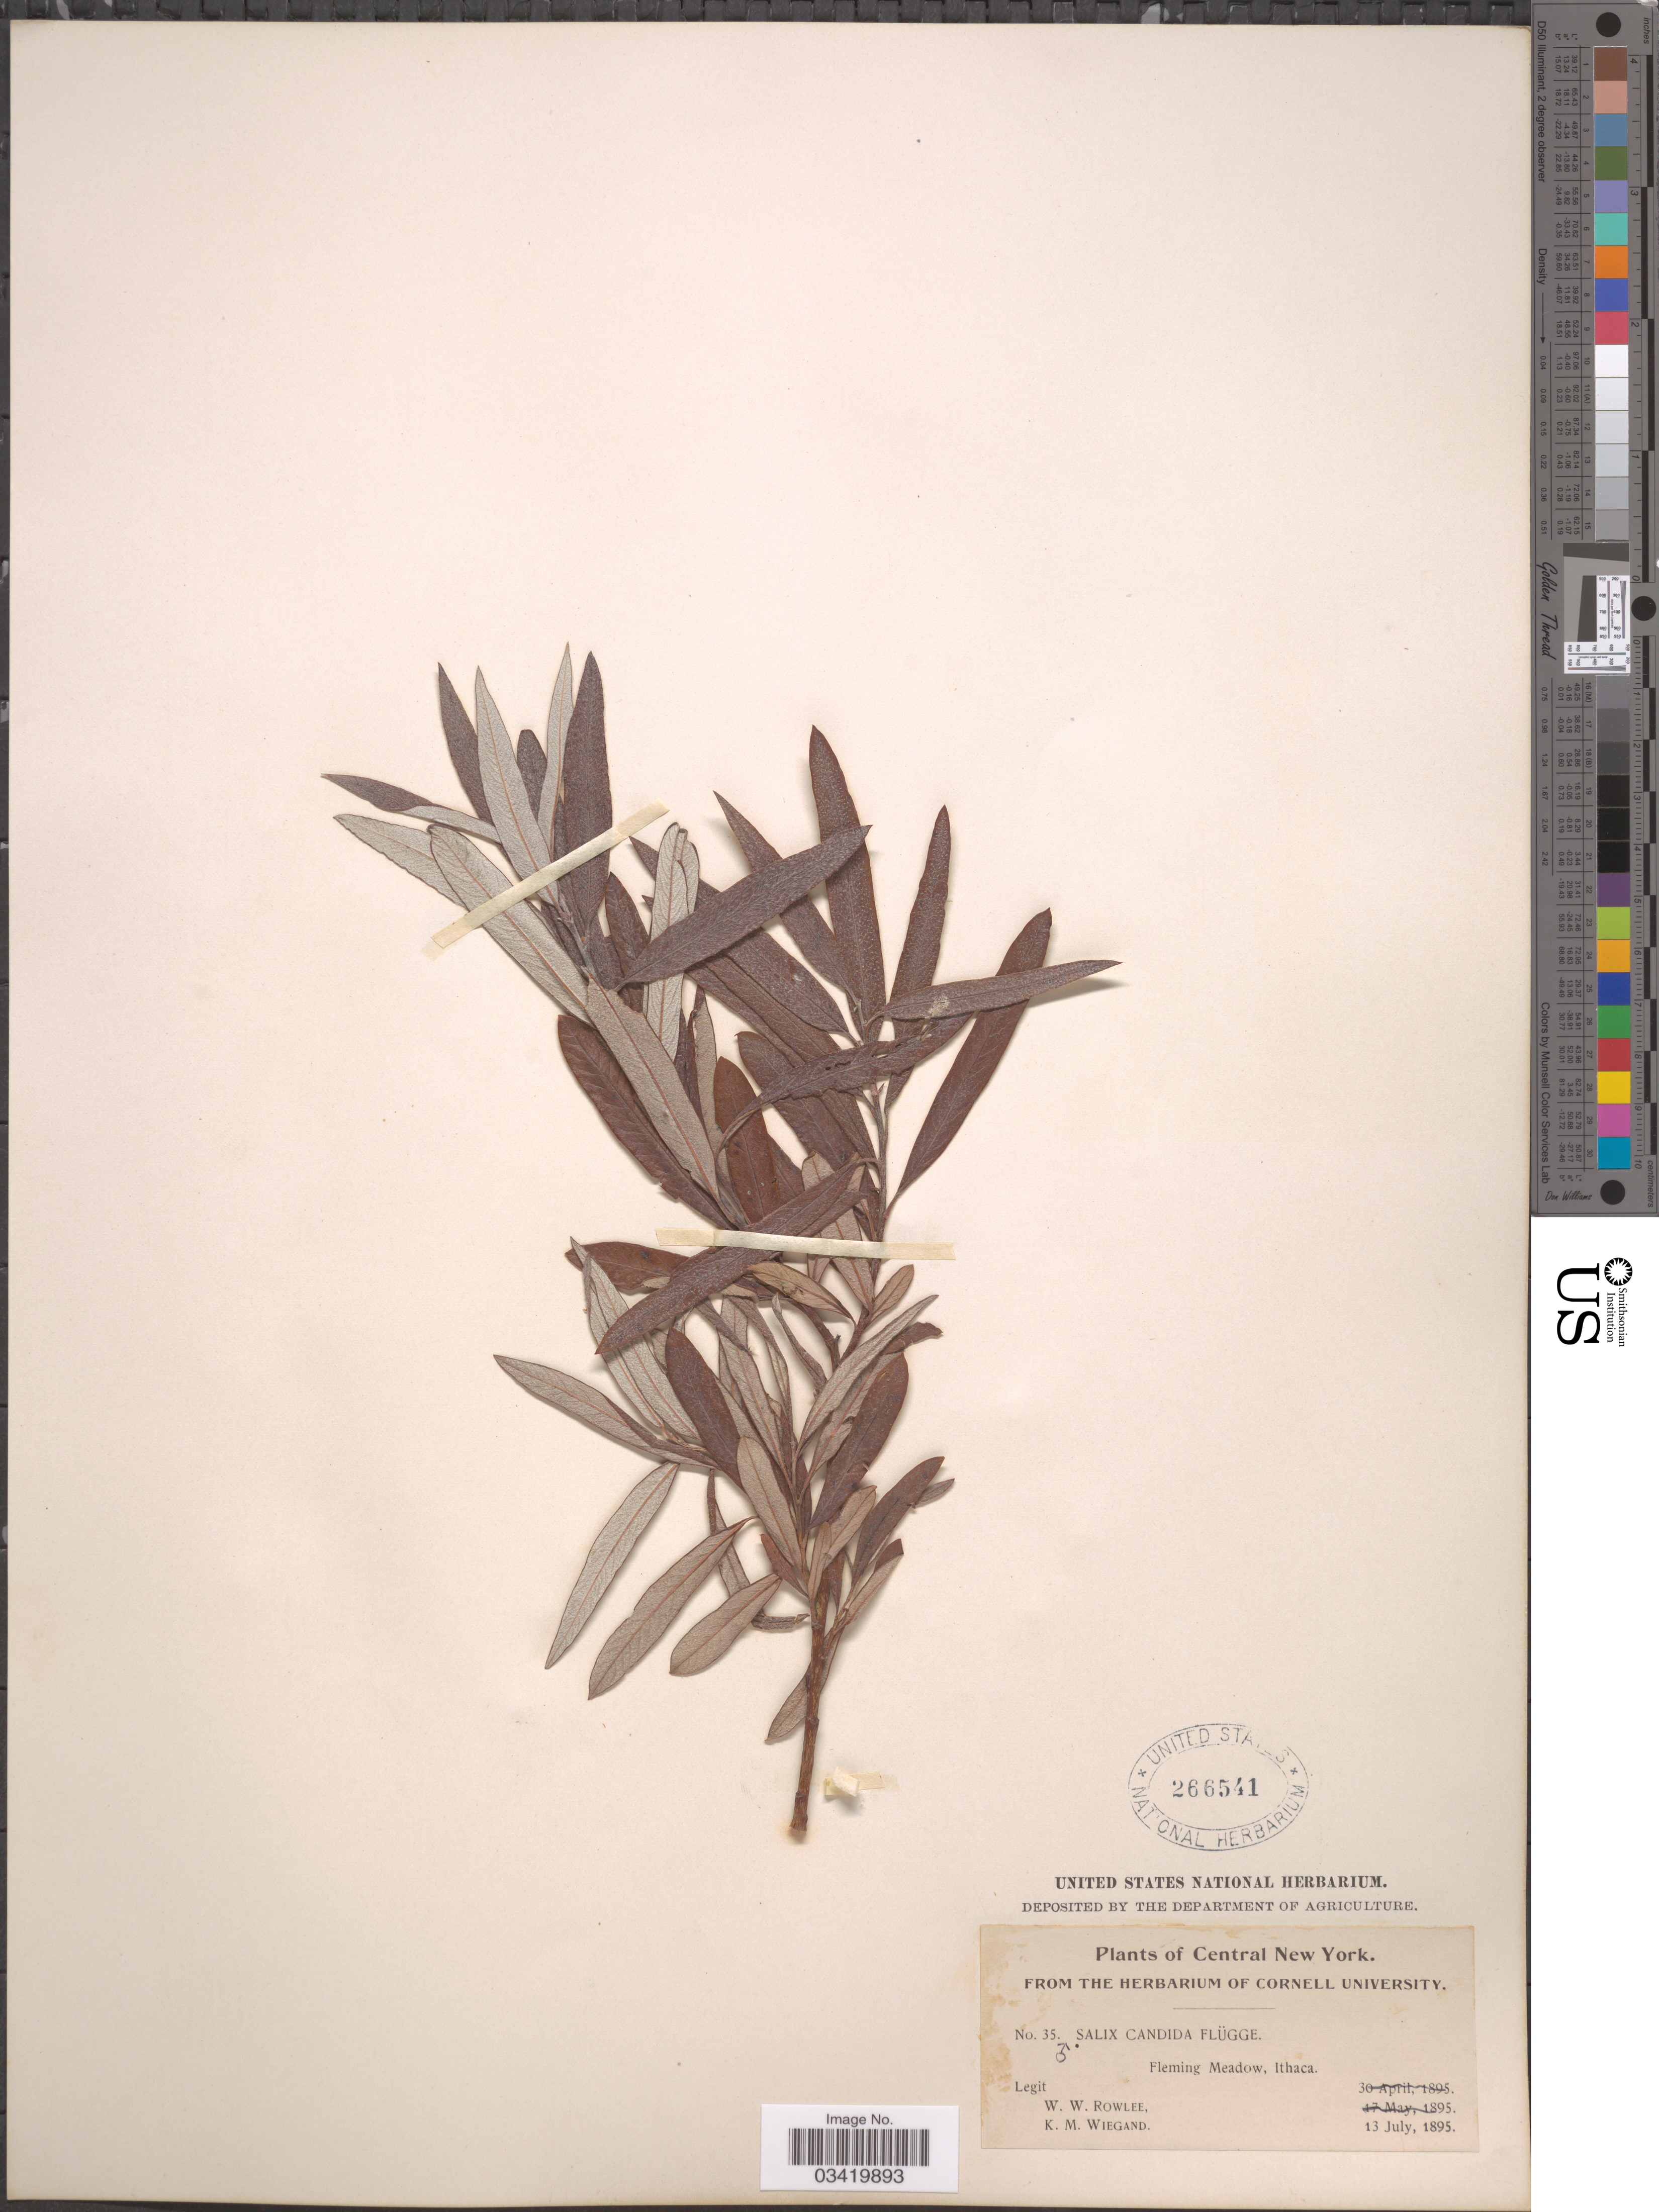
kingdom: Plantae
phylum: Tracheophyta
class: Magnoliopsida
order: Malpighiales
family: Salicaceae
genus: Salix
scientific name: Salix candida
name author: Flüggé ex Willd.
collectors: W. W. Rowlee & K. M. Wiegand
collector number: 35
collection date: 1895-07-13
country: United States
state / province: New York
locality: Central New York. Fleming Meadow, Ithaca.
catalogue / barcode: US 266541